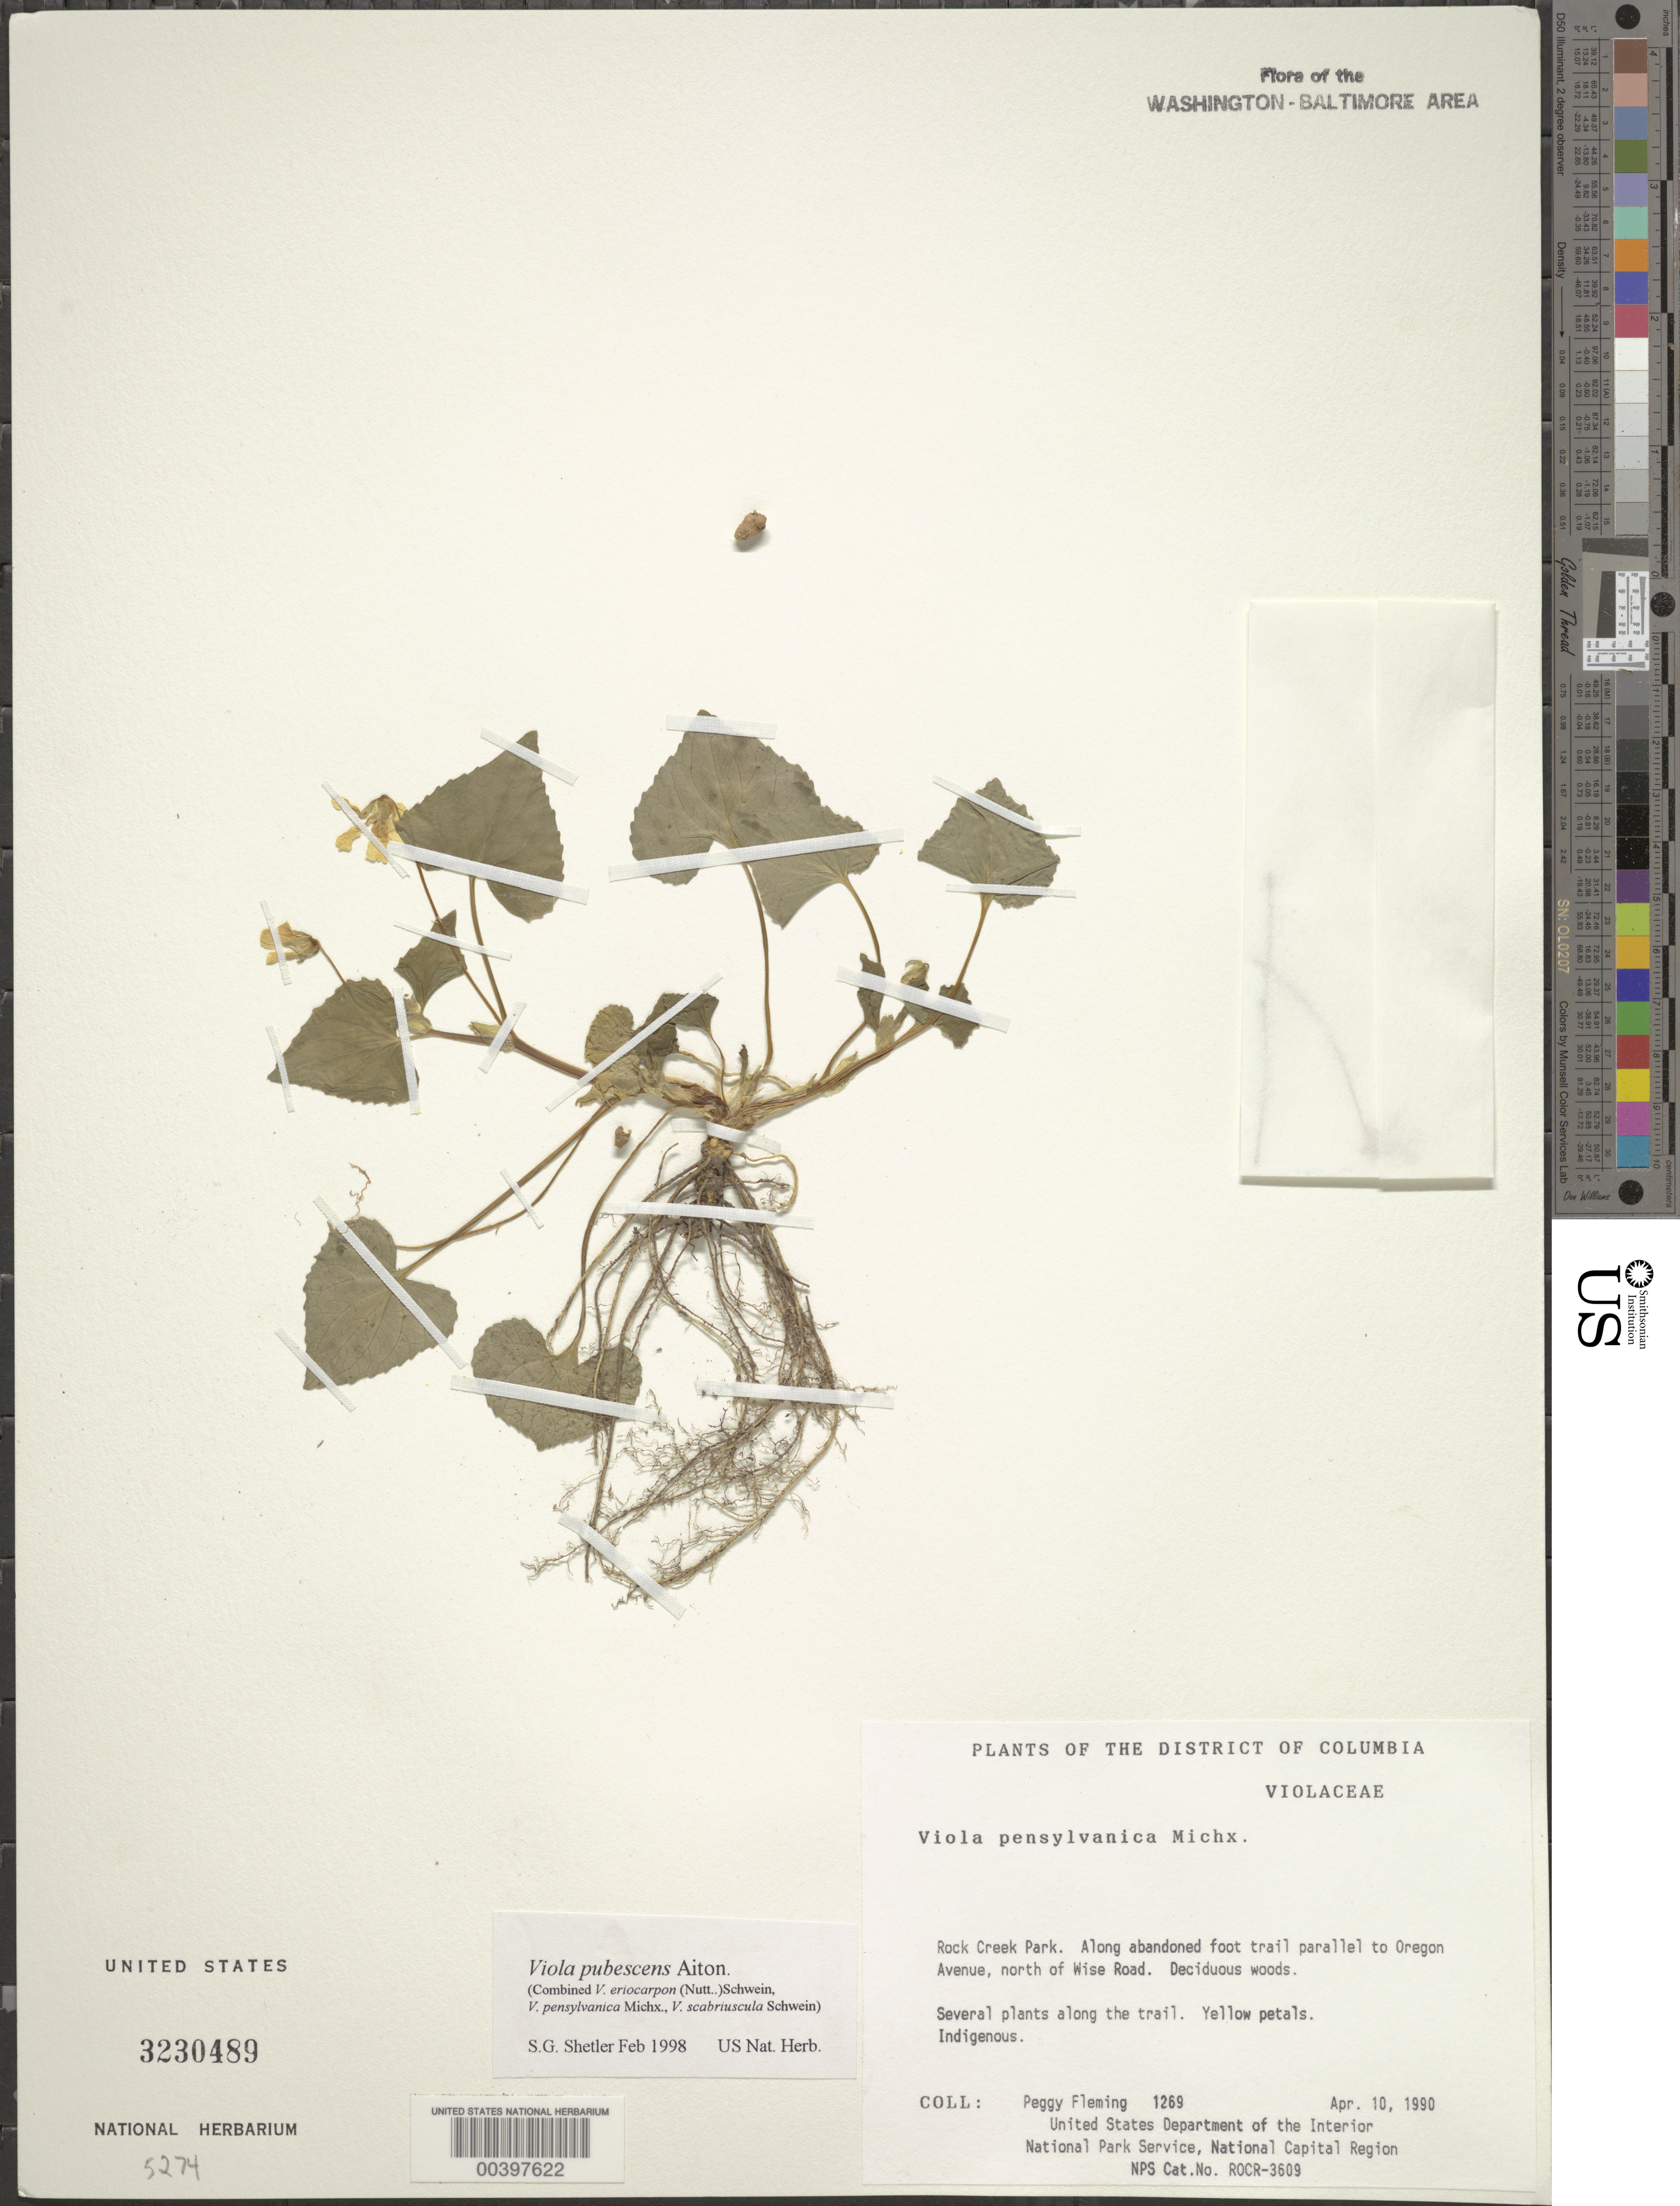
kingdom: Plantae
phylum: Tracheophyta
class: Magnoliopsida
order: Malpighiales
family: Violaceae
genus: Viola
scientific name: Viola pubescens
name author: Aiton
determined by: Shetler, Stanwyn G., (US), NMNH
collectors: P. Fleming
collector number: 1269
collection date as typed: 10 Apr 1990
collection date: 1990-04-10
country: United States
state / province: District of Columbia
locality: Rock Creek Park, along abandoned foot trail parallel to Oregon Ave, N of Wise Rd Rock Creek Park and vicinity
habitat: Deciduous woods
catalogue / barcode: US 3230489